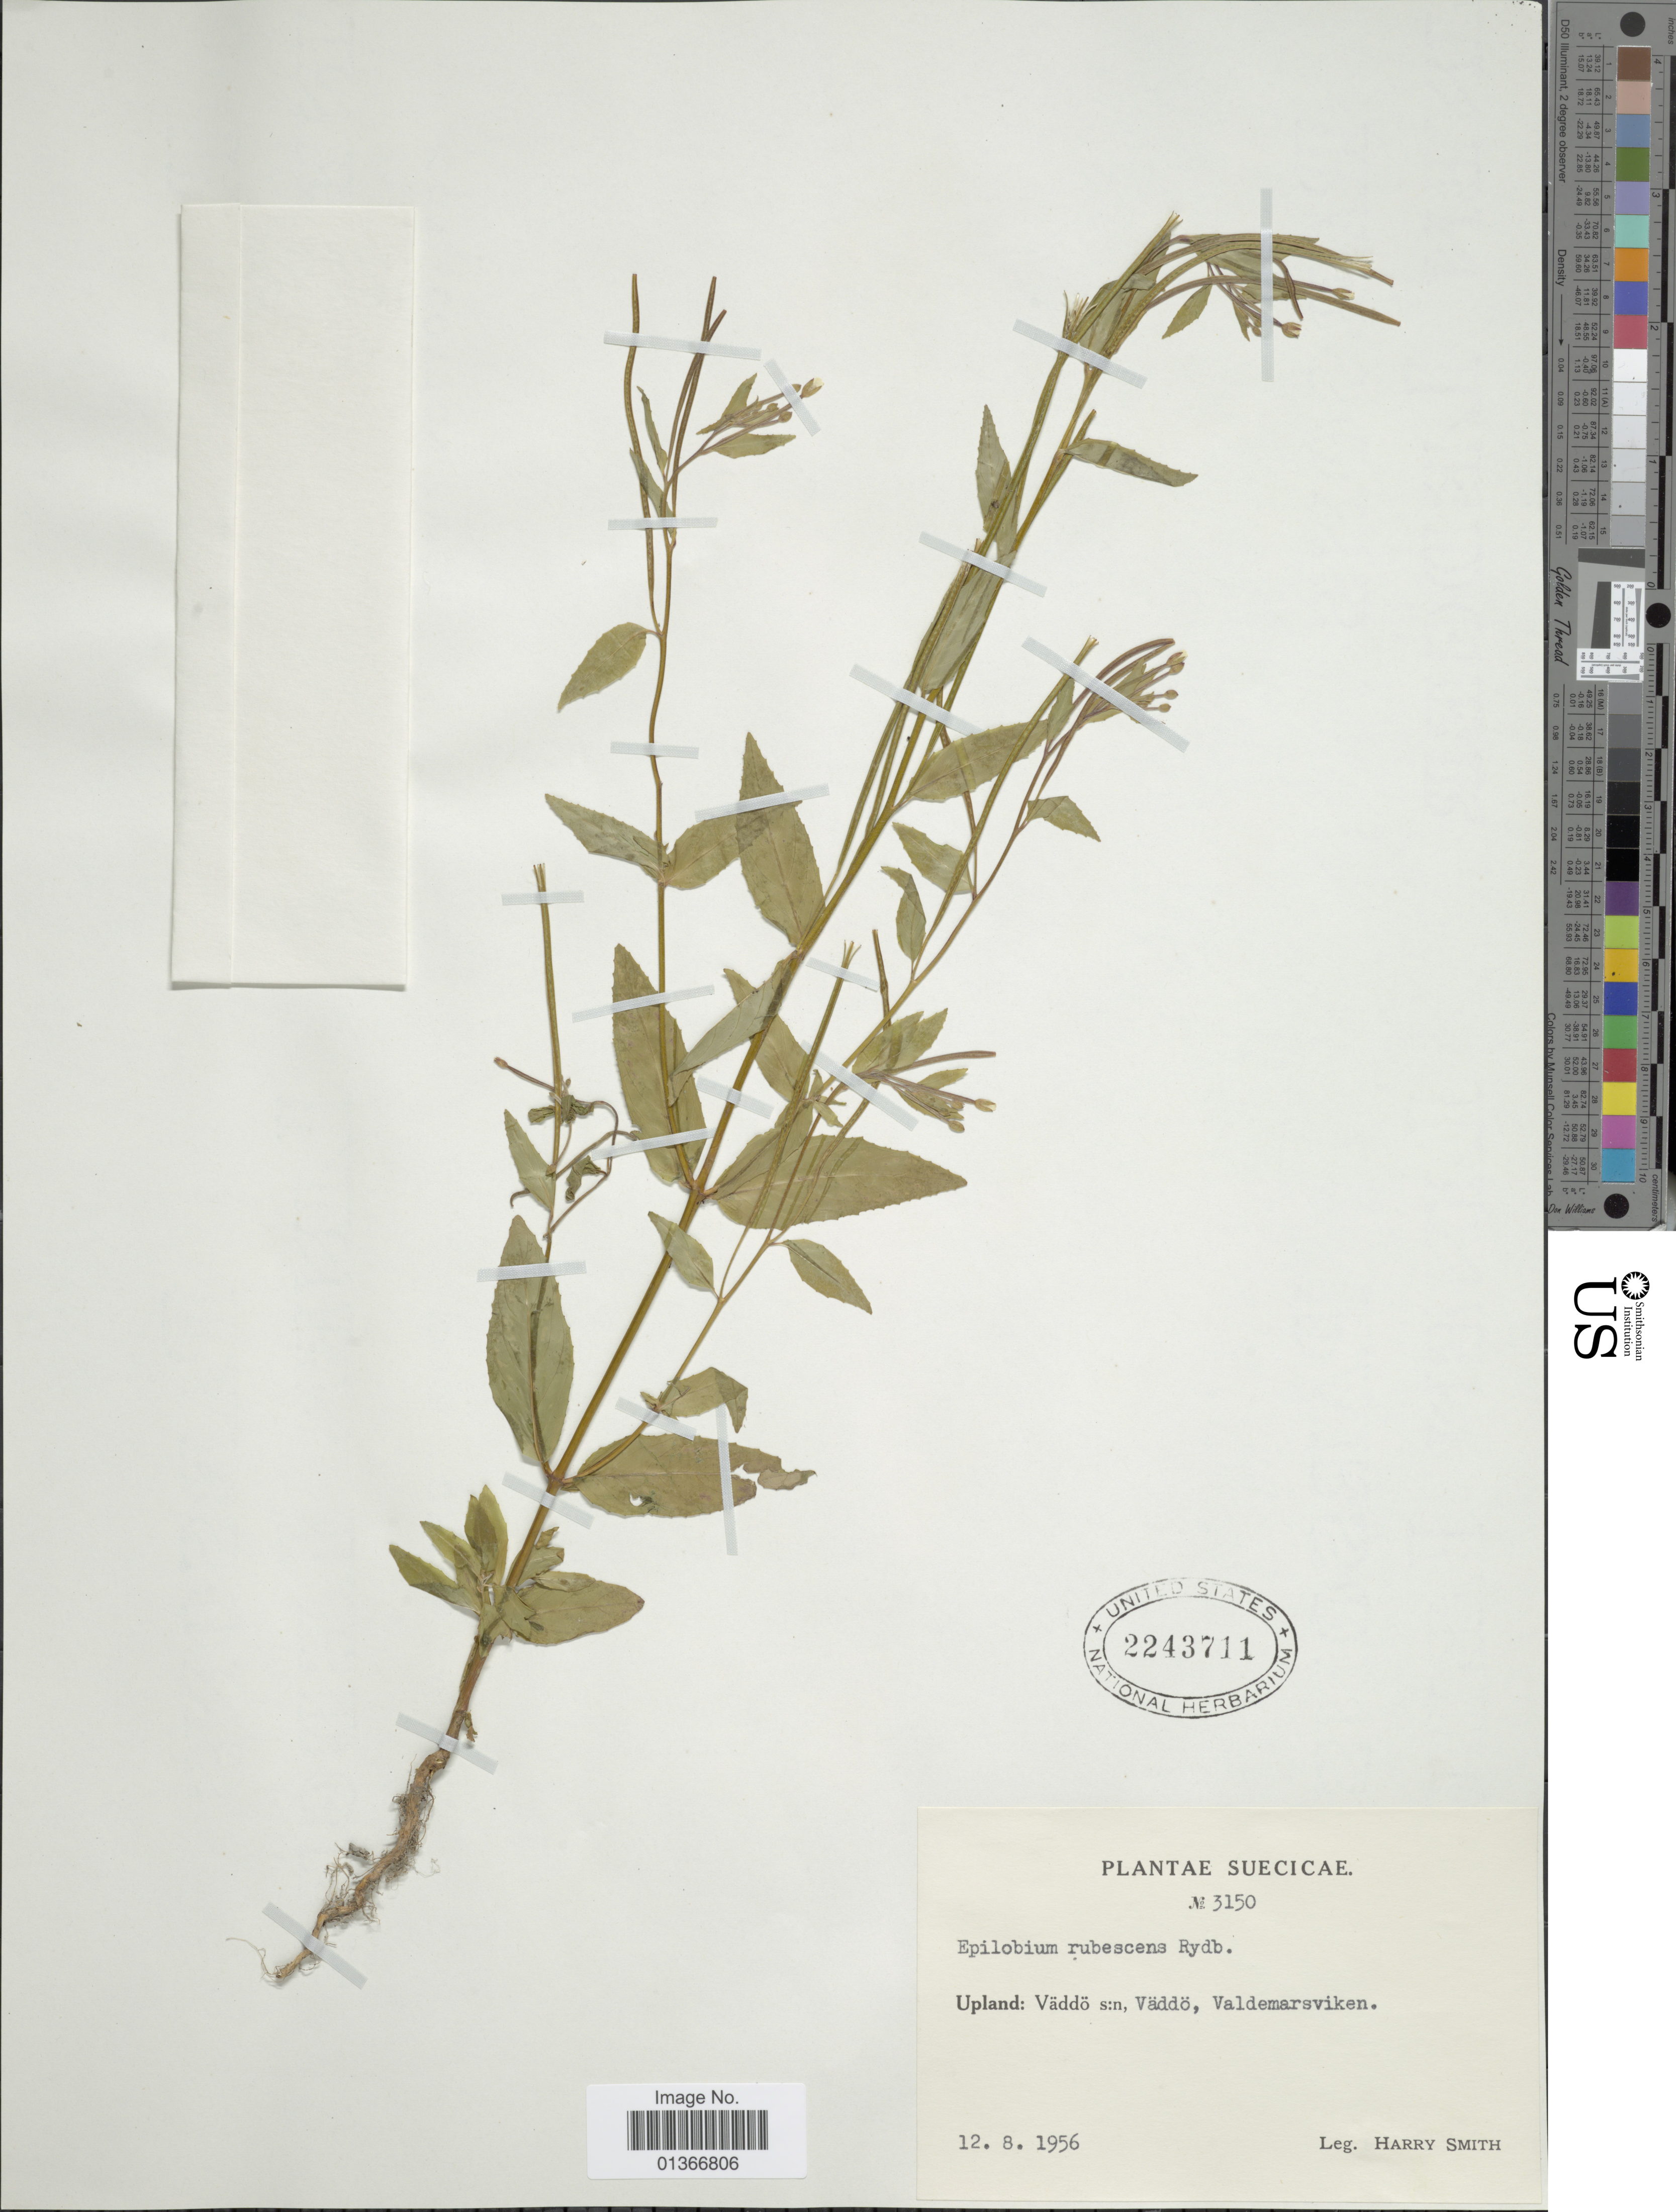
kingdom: Plantae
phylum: Tracheophyta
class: Magnoliopsida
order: Myrtales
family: Onagraceae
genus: Epilobium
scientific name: Epilobium ciliatum subsp. ciliatum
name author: Raf.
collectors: H. Smith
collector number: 3150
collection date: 1956-08-12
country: Sweden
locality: Upland: Väddö s:n, Väddö, Valdemarsviken.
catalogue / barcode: US 2243711